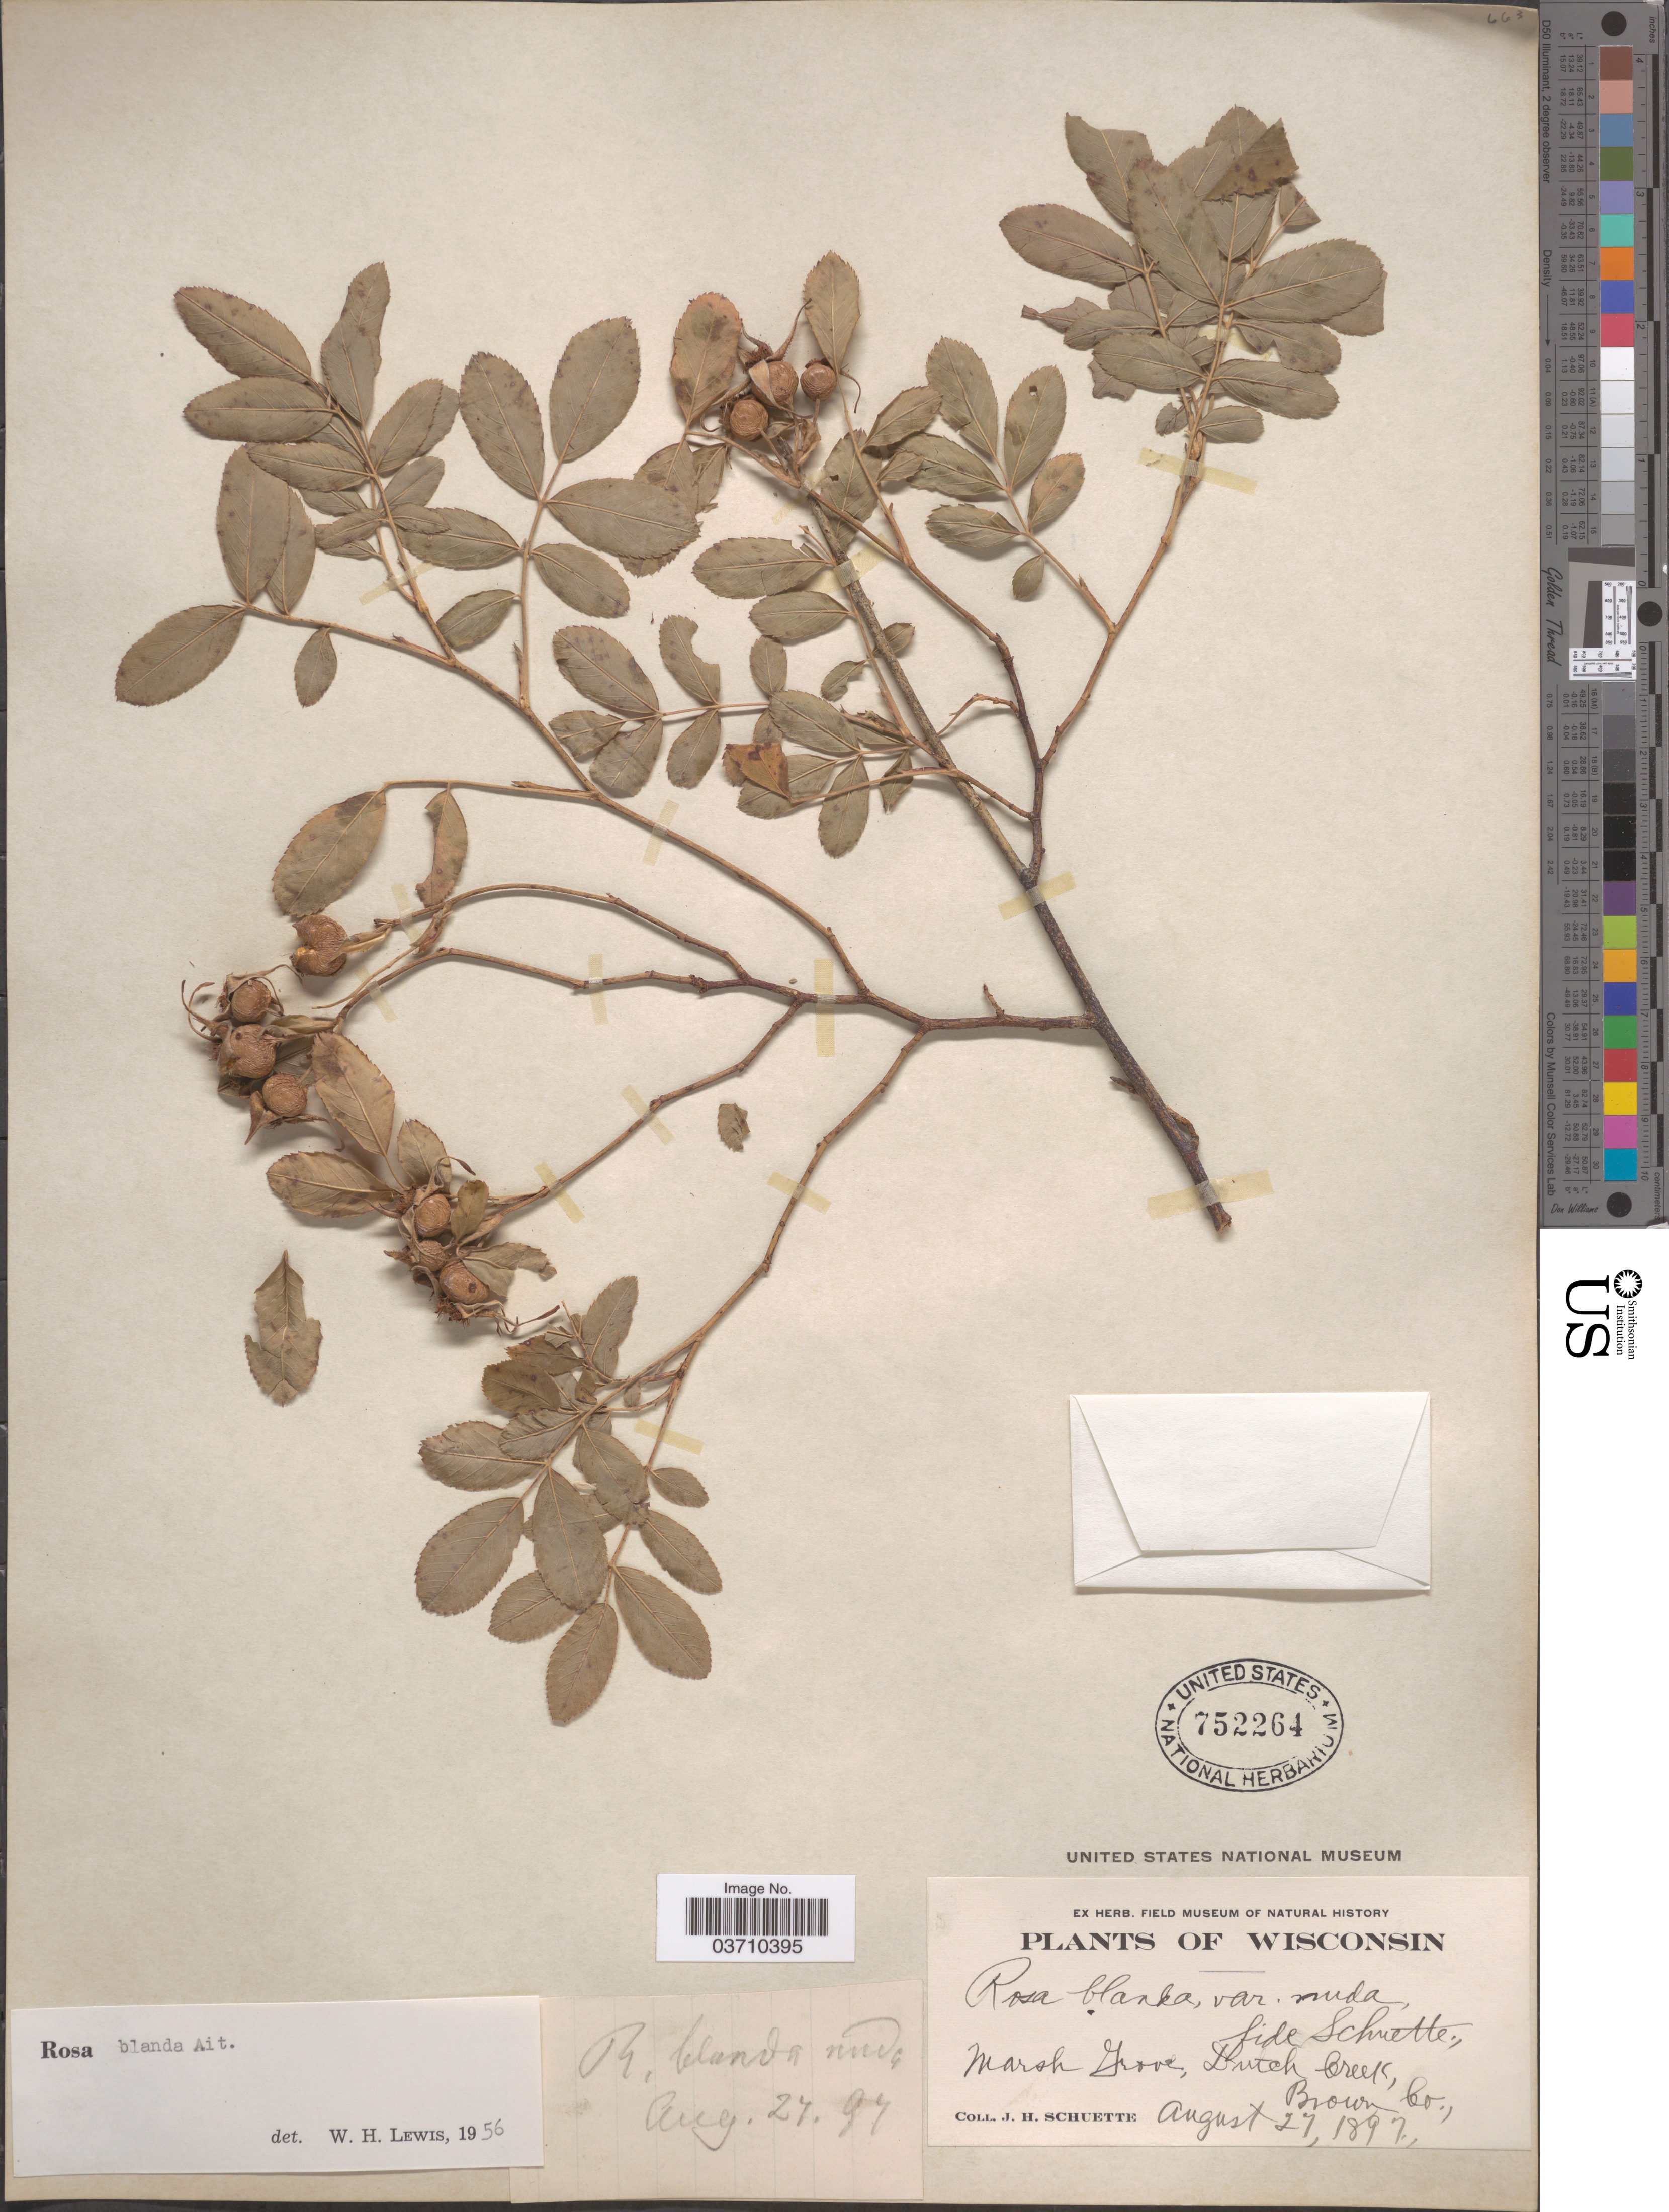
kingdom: Plantae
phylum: Tracheophyta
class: Magnoliopsida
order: Rosales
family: Rosaceae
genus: Rosa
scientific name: Rosa blanda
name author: Aiton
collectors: J. H. Schuette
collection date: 1897-08-27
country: United States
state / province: Wisconsin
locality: Marsh Grove, Dutch Creek, Brown Co.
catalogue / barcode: US 752264